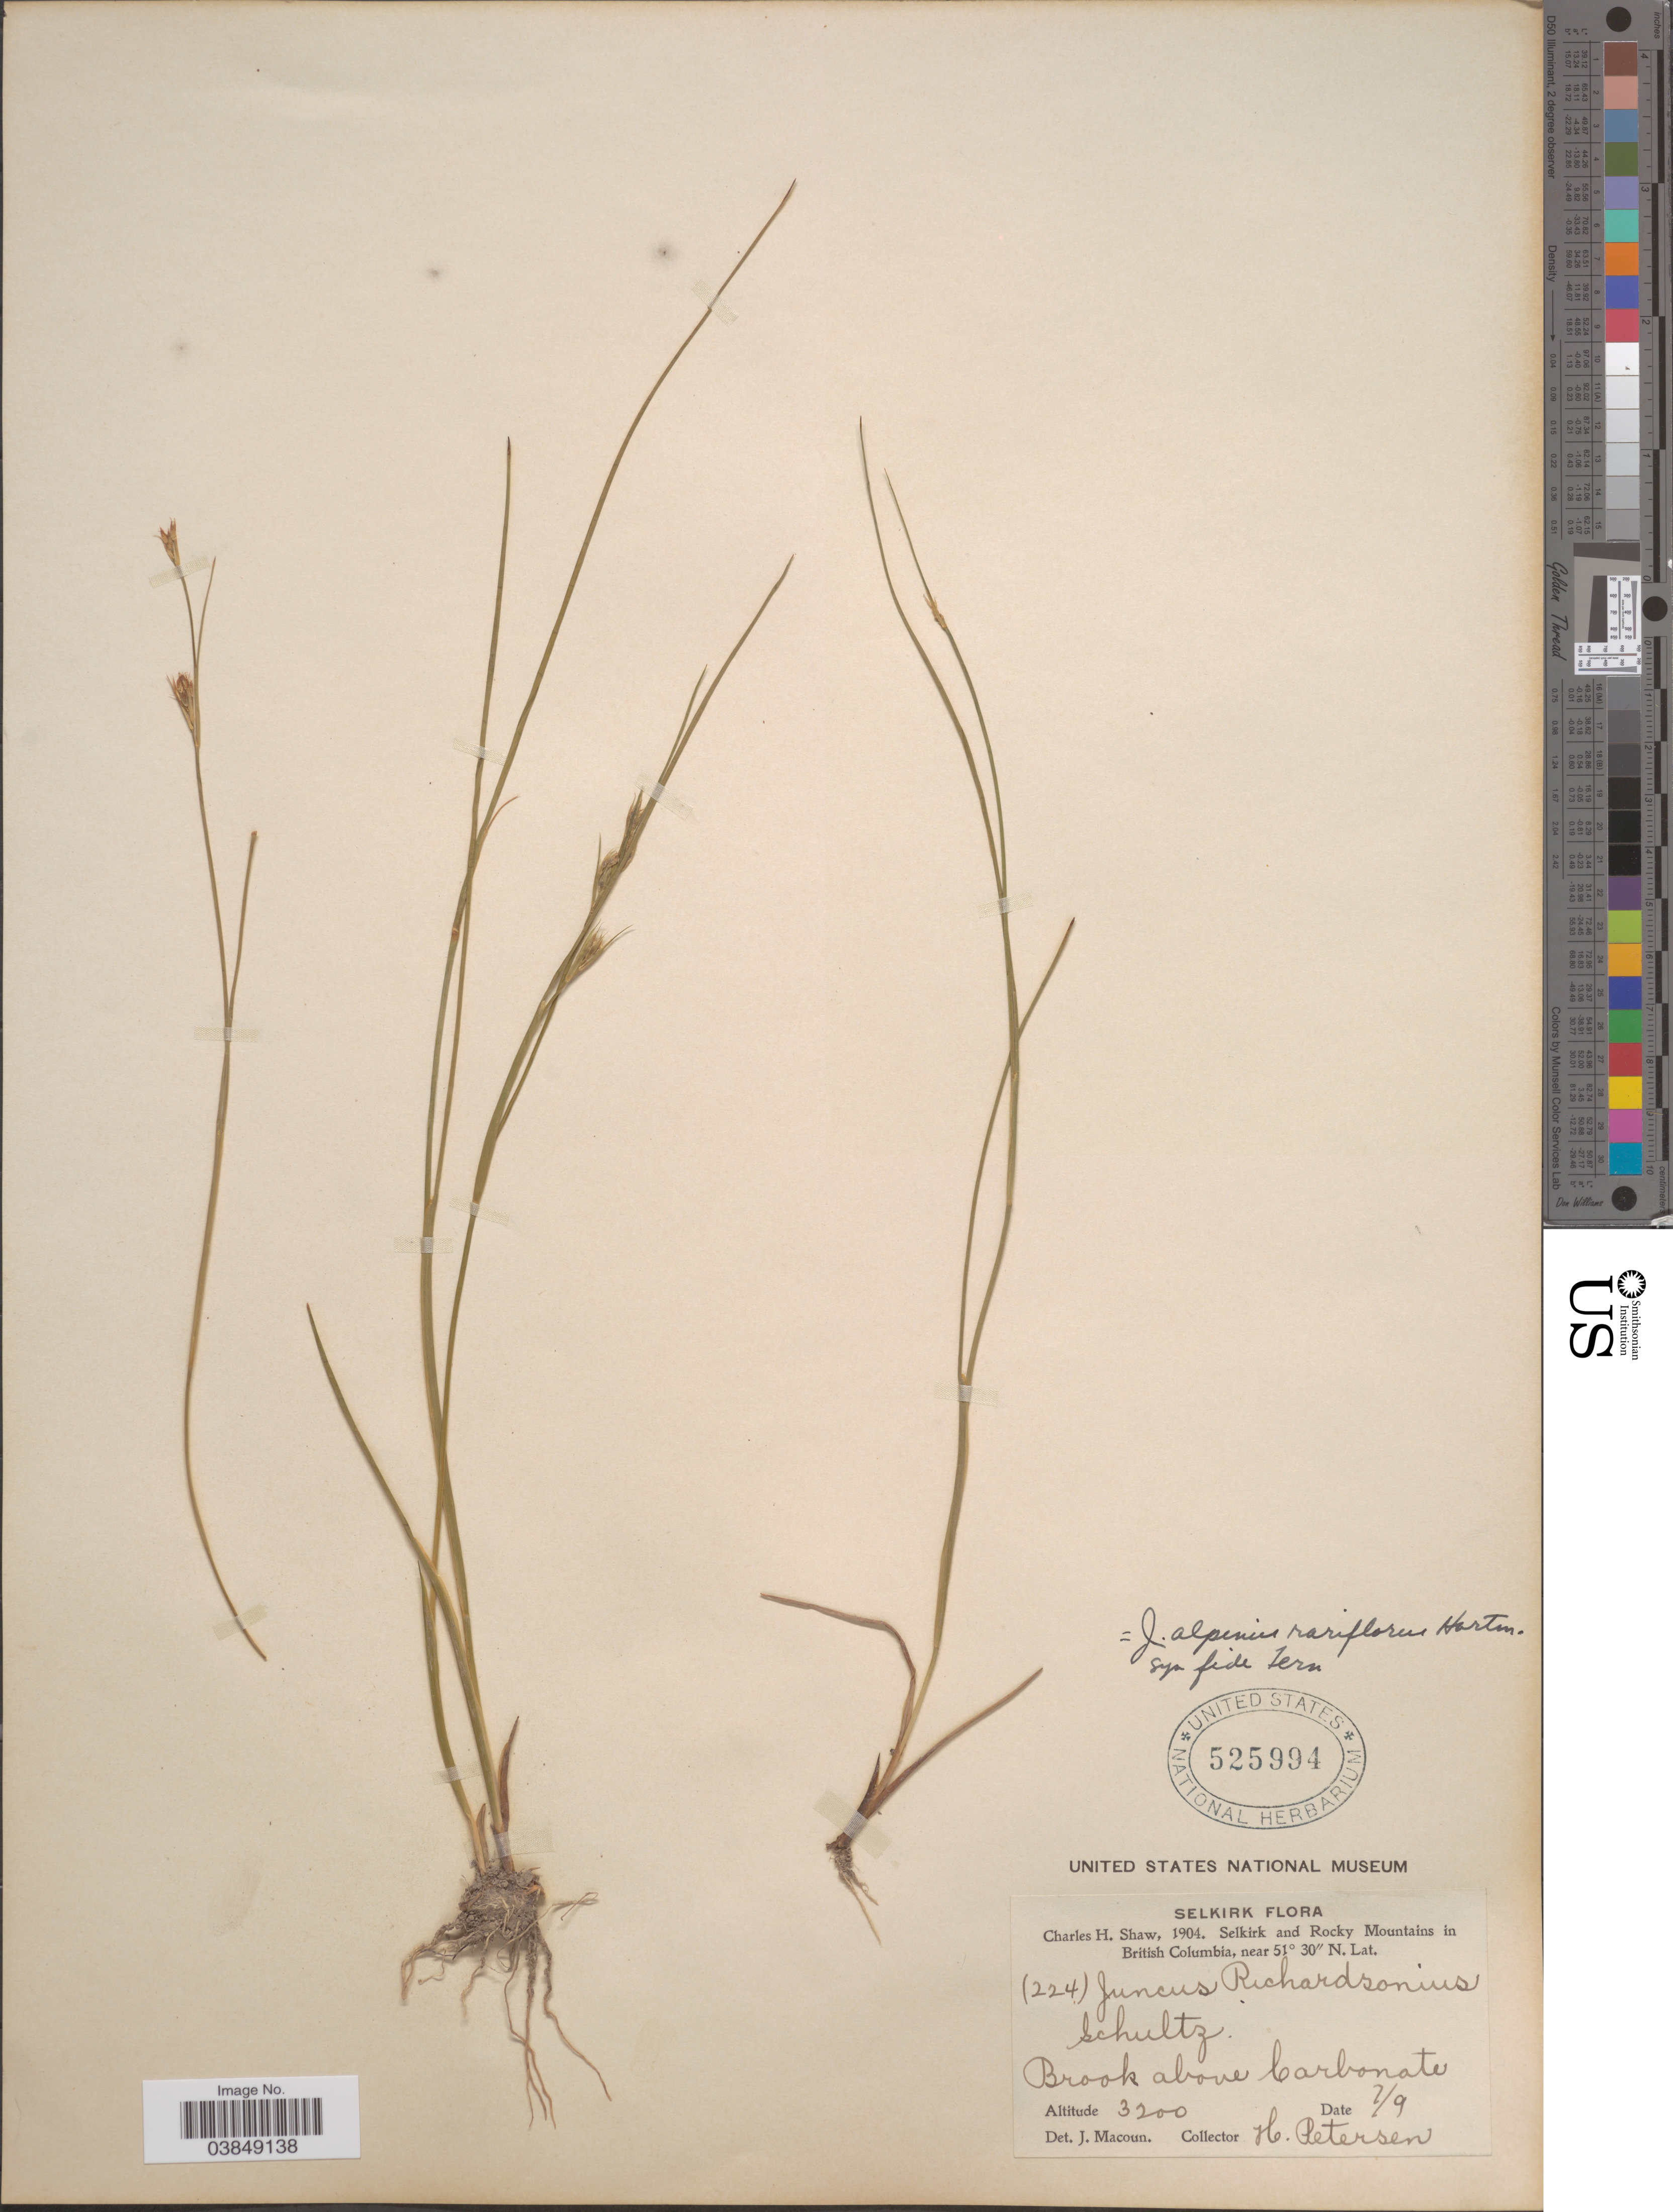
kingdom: Plantae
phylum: Tracheophyta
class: Liliopsida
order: Poales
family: Juncaceae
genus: Juncus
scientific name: Juncus alpinus var. rariflorus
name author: (Hartm.) Hartm.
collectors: H. Petersen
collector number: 224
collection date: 1904-09-02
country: Canada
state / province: British Columbia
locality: Selkirk and Rocky Mountains. Brook above Carbonate.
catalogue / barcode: US 525994